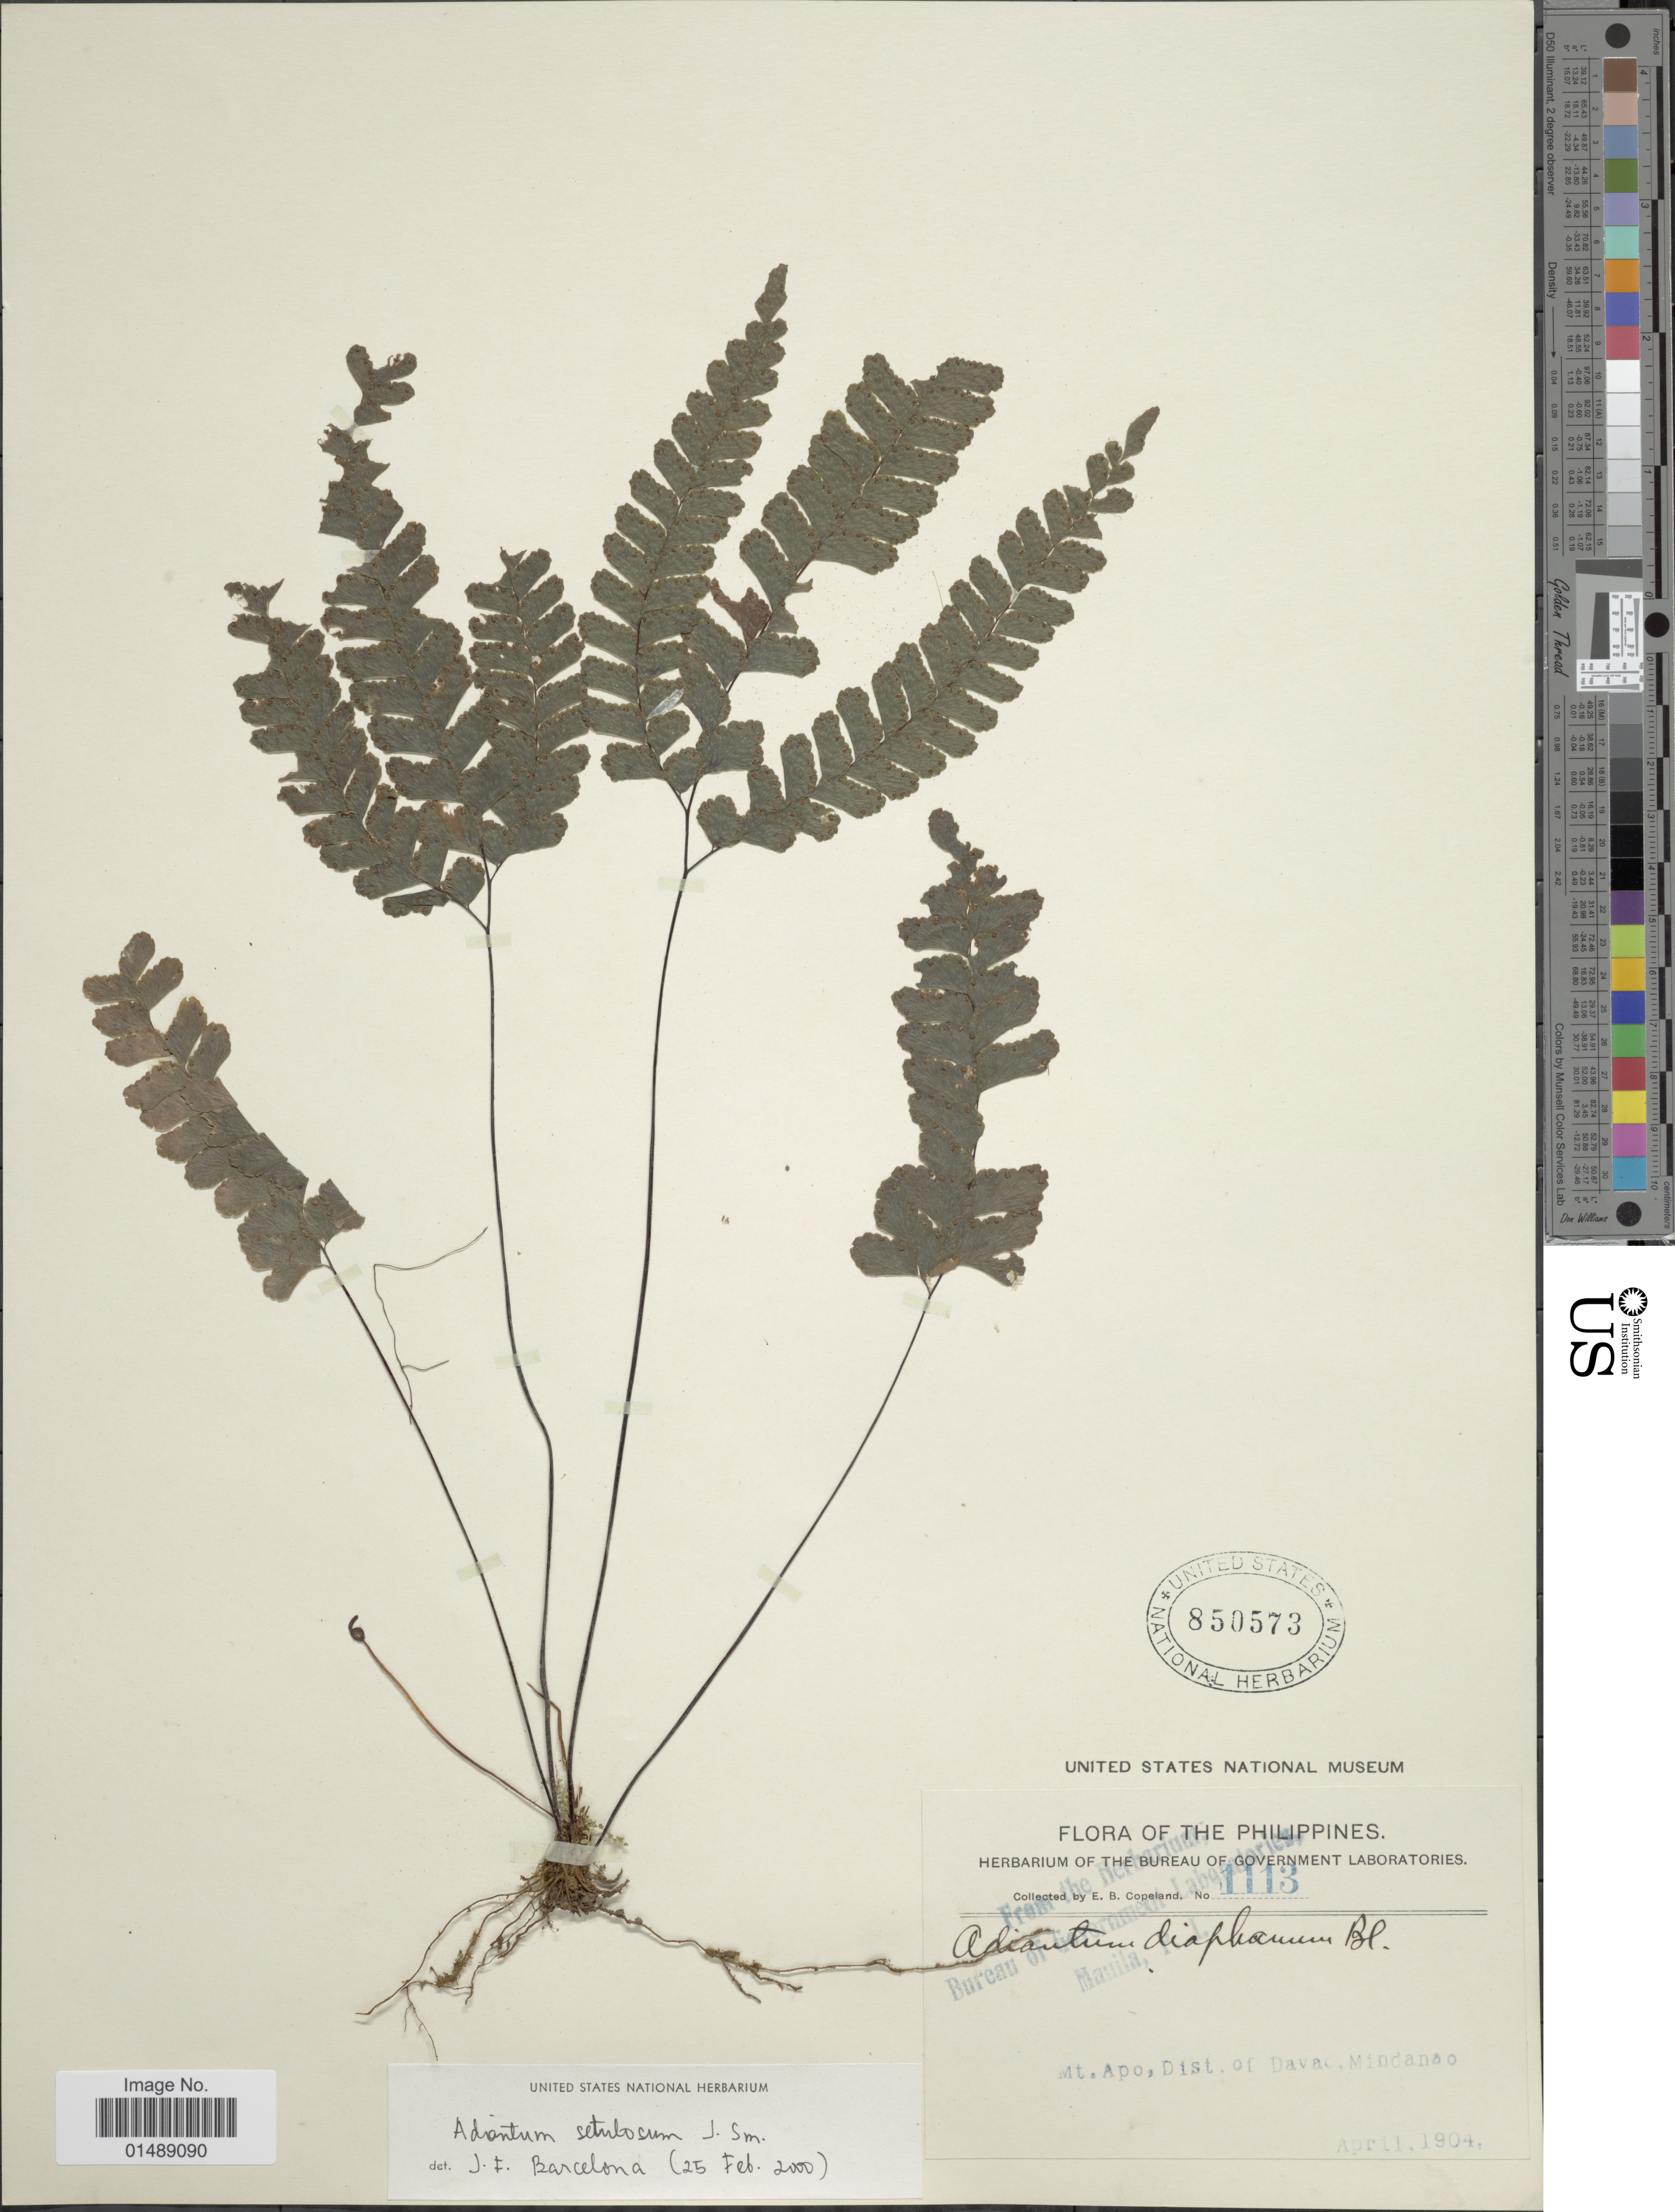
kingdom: Plantae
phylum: Tracheophyta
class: Polypodiopsida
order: Polypodiales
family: Pteridaceae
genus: Adiantum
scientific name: Adiantum setulosum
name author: J. Sm.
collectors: E. B. Copeland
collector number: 1113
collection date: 1904-04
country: Philippines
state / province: Davao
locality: Flora of the Philippines, Mt. Apo, Dist. of Davao Mindanao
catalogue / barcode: US 850573